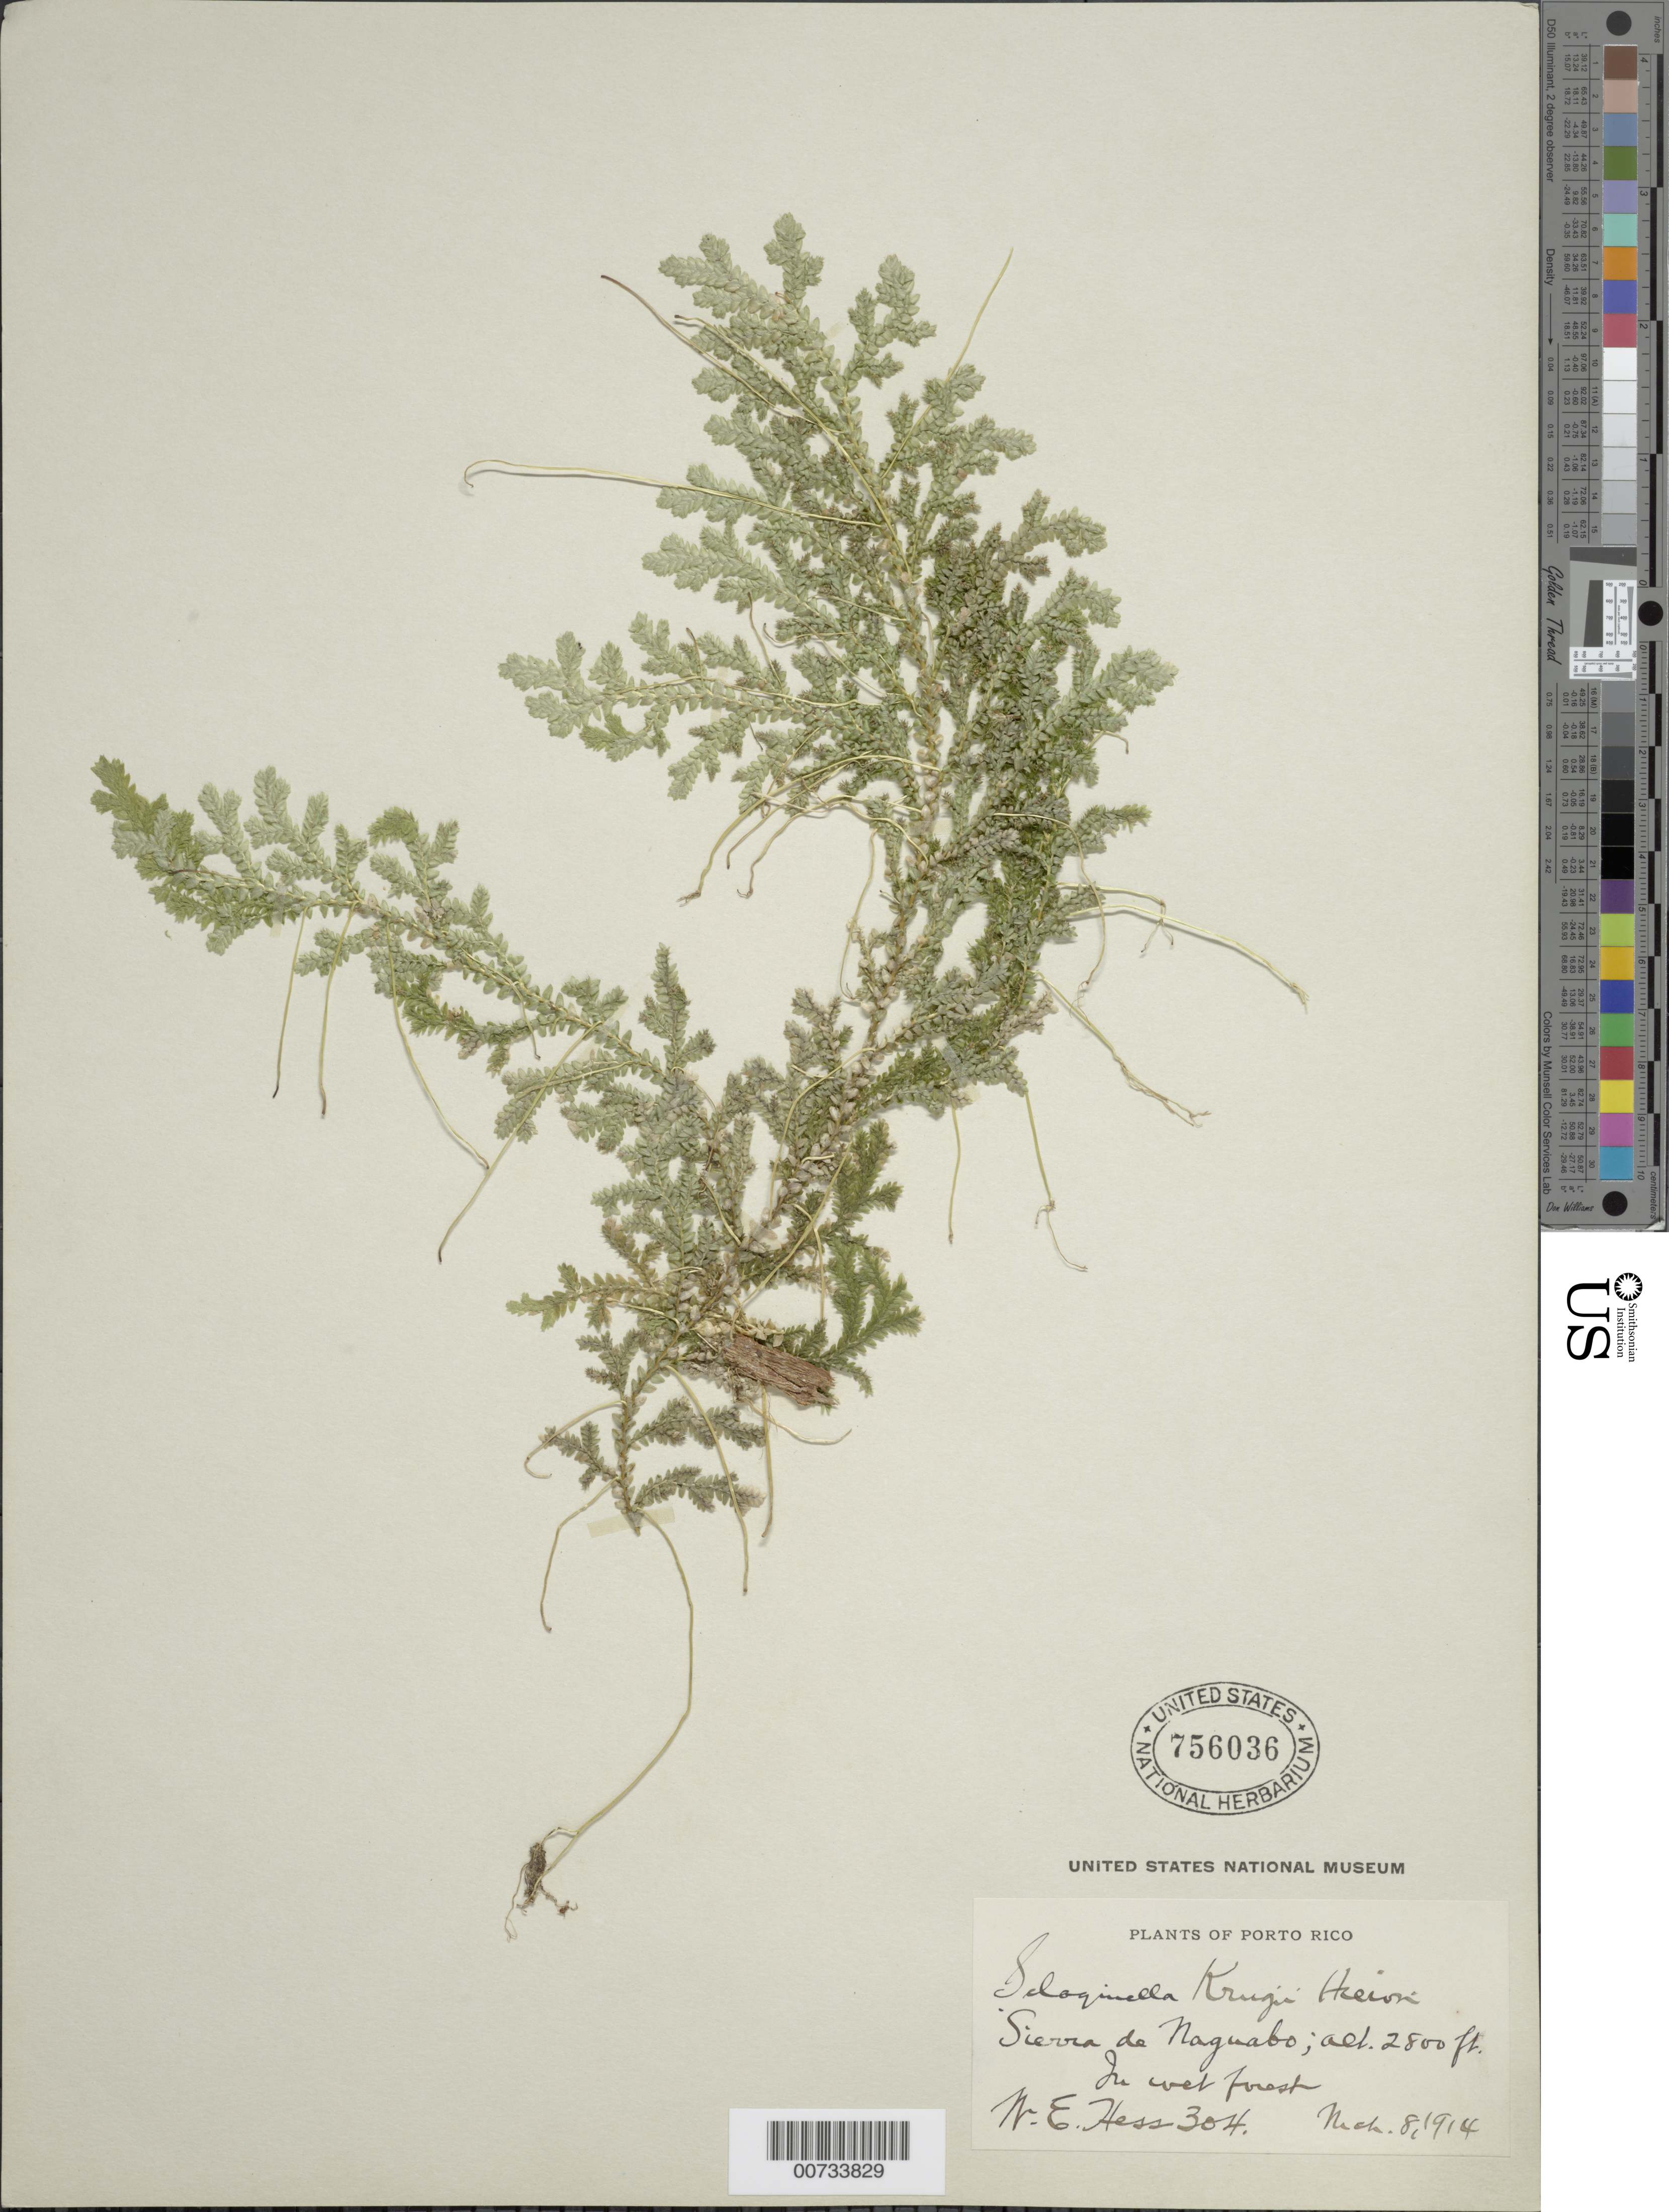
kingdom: Plantae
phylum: Tracheophyta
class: Lycopodiopsida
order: Selaginellales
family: Selaginellaceae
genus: Selaginella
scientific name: Selaginella krugii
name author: Hieron.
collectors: W. Hess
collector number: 304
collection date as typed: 08 Mar 1914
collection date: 1914-03-08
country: Puerto Rico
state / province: Naguabo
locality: Sierra de Naguabo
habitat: In wet forest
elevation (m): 853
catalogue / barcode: US 756036